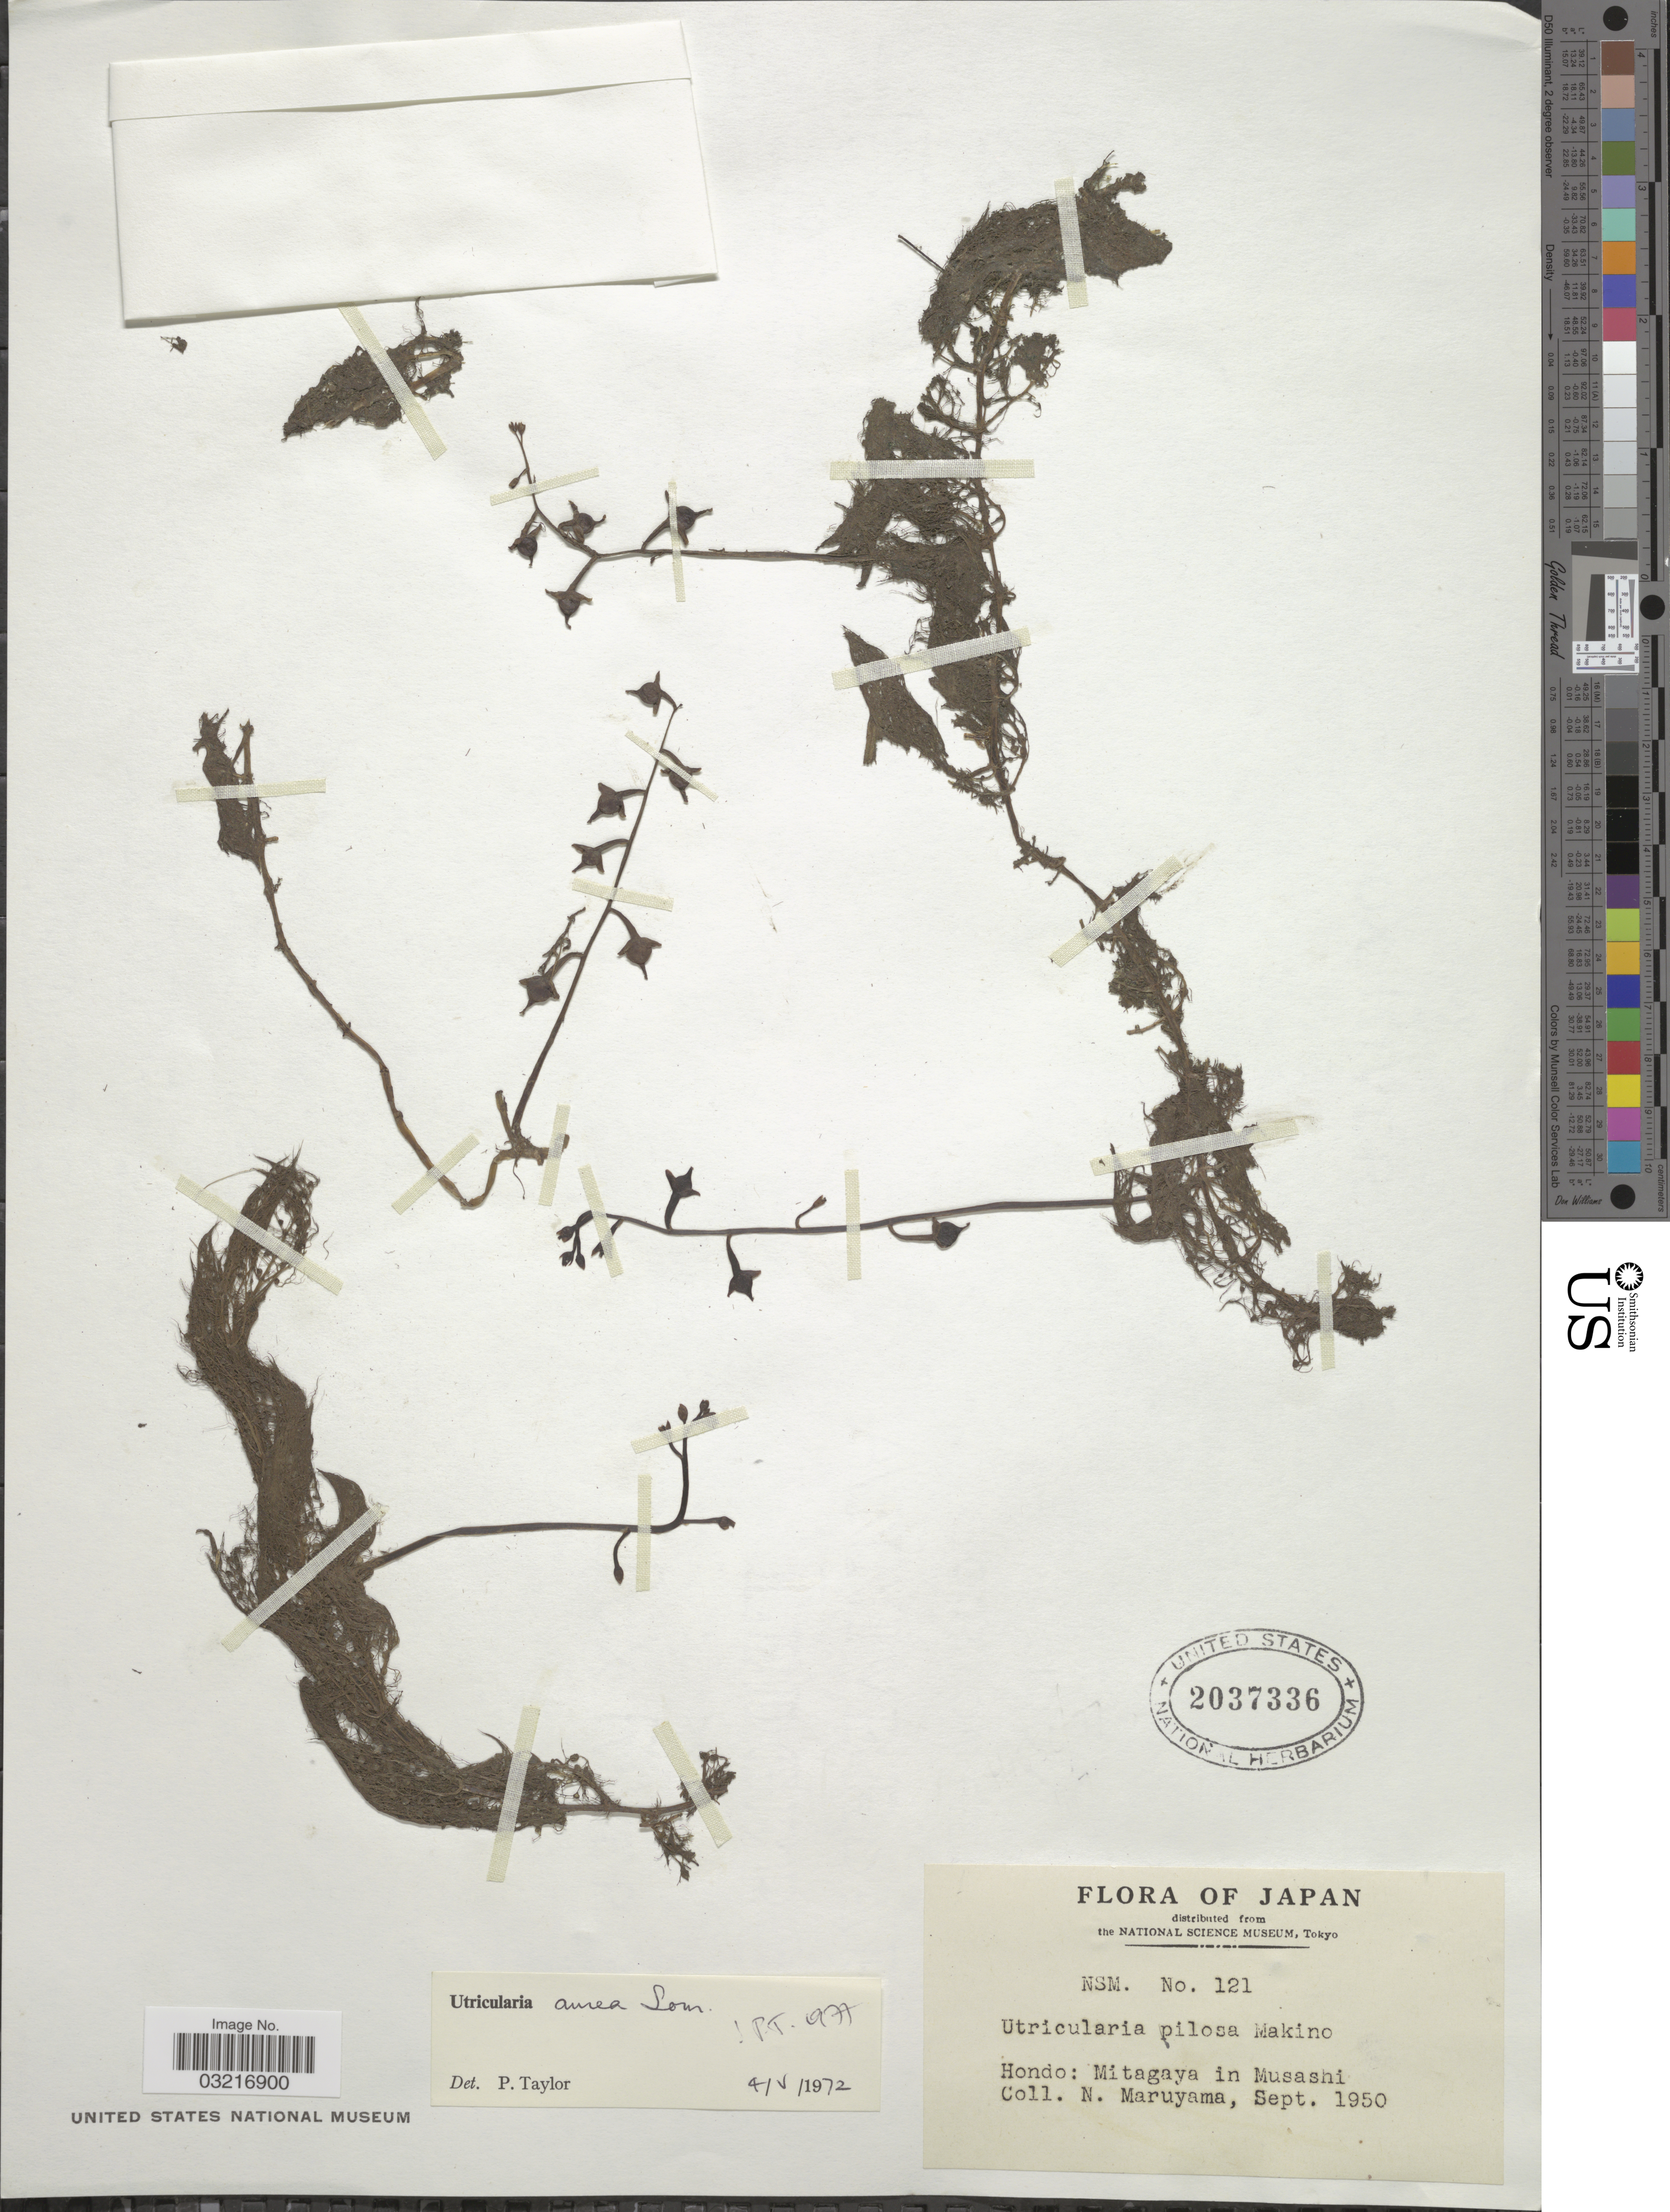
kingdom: Plantae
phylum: Tracheophyta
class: Magnoliopsida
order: Lamiales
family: Lentibulariaceae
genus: Utricularia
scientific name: Utricularia aurea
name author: Lour.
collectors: N. Maruyama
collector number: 121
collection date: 1950-09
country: Japan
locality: Hondo: Mitagaya in Musashi.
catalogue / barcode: US 2037336